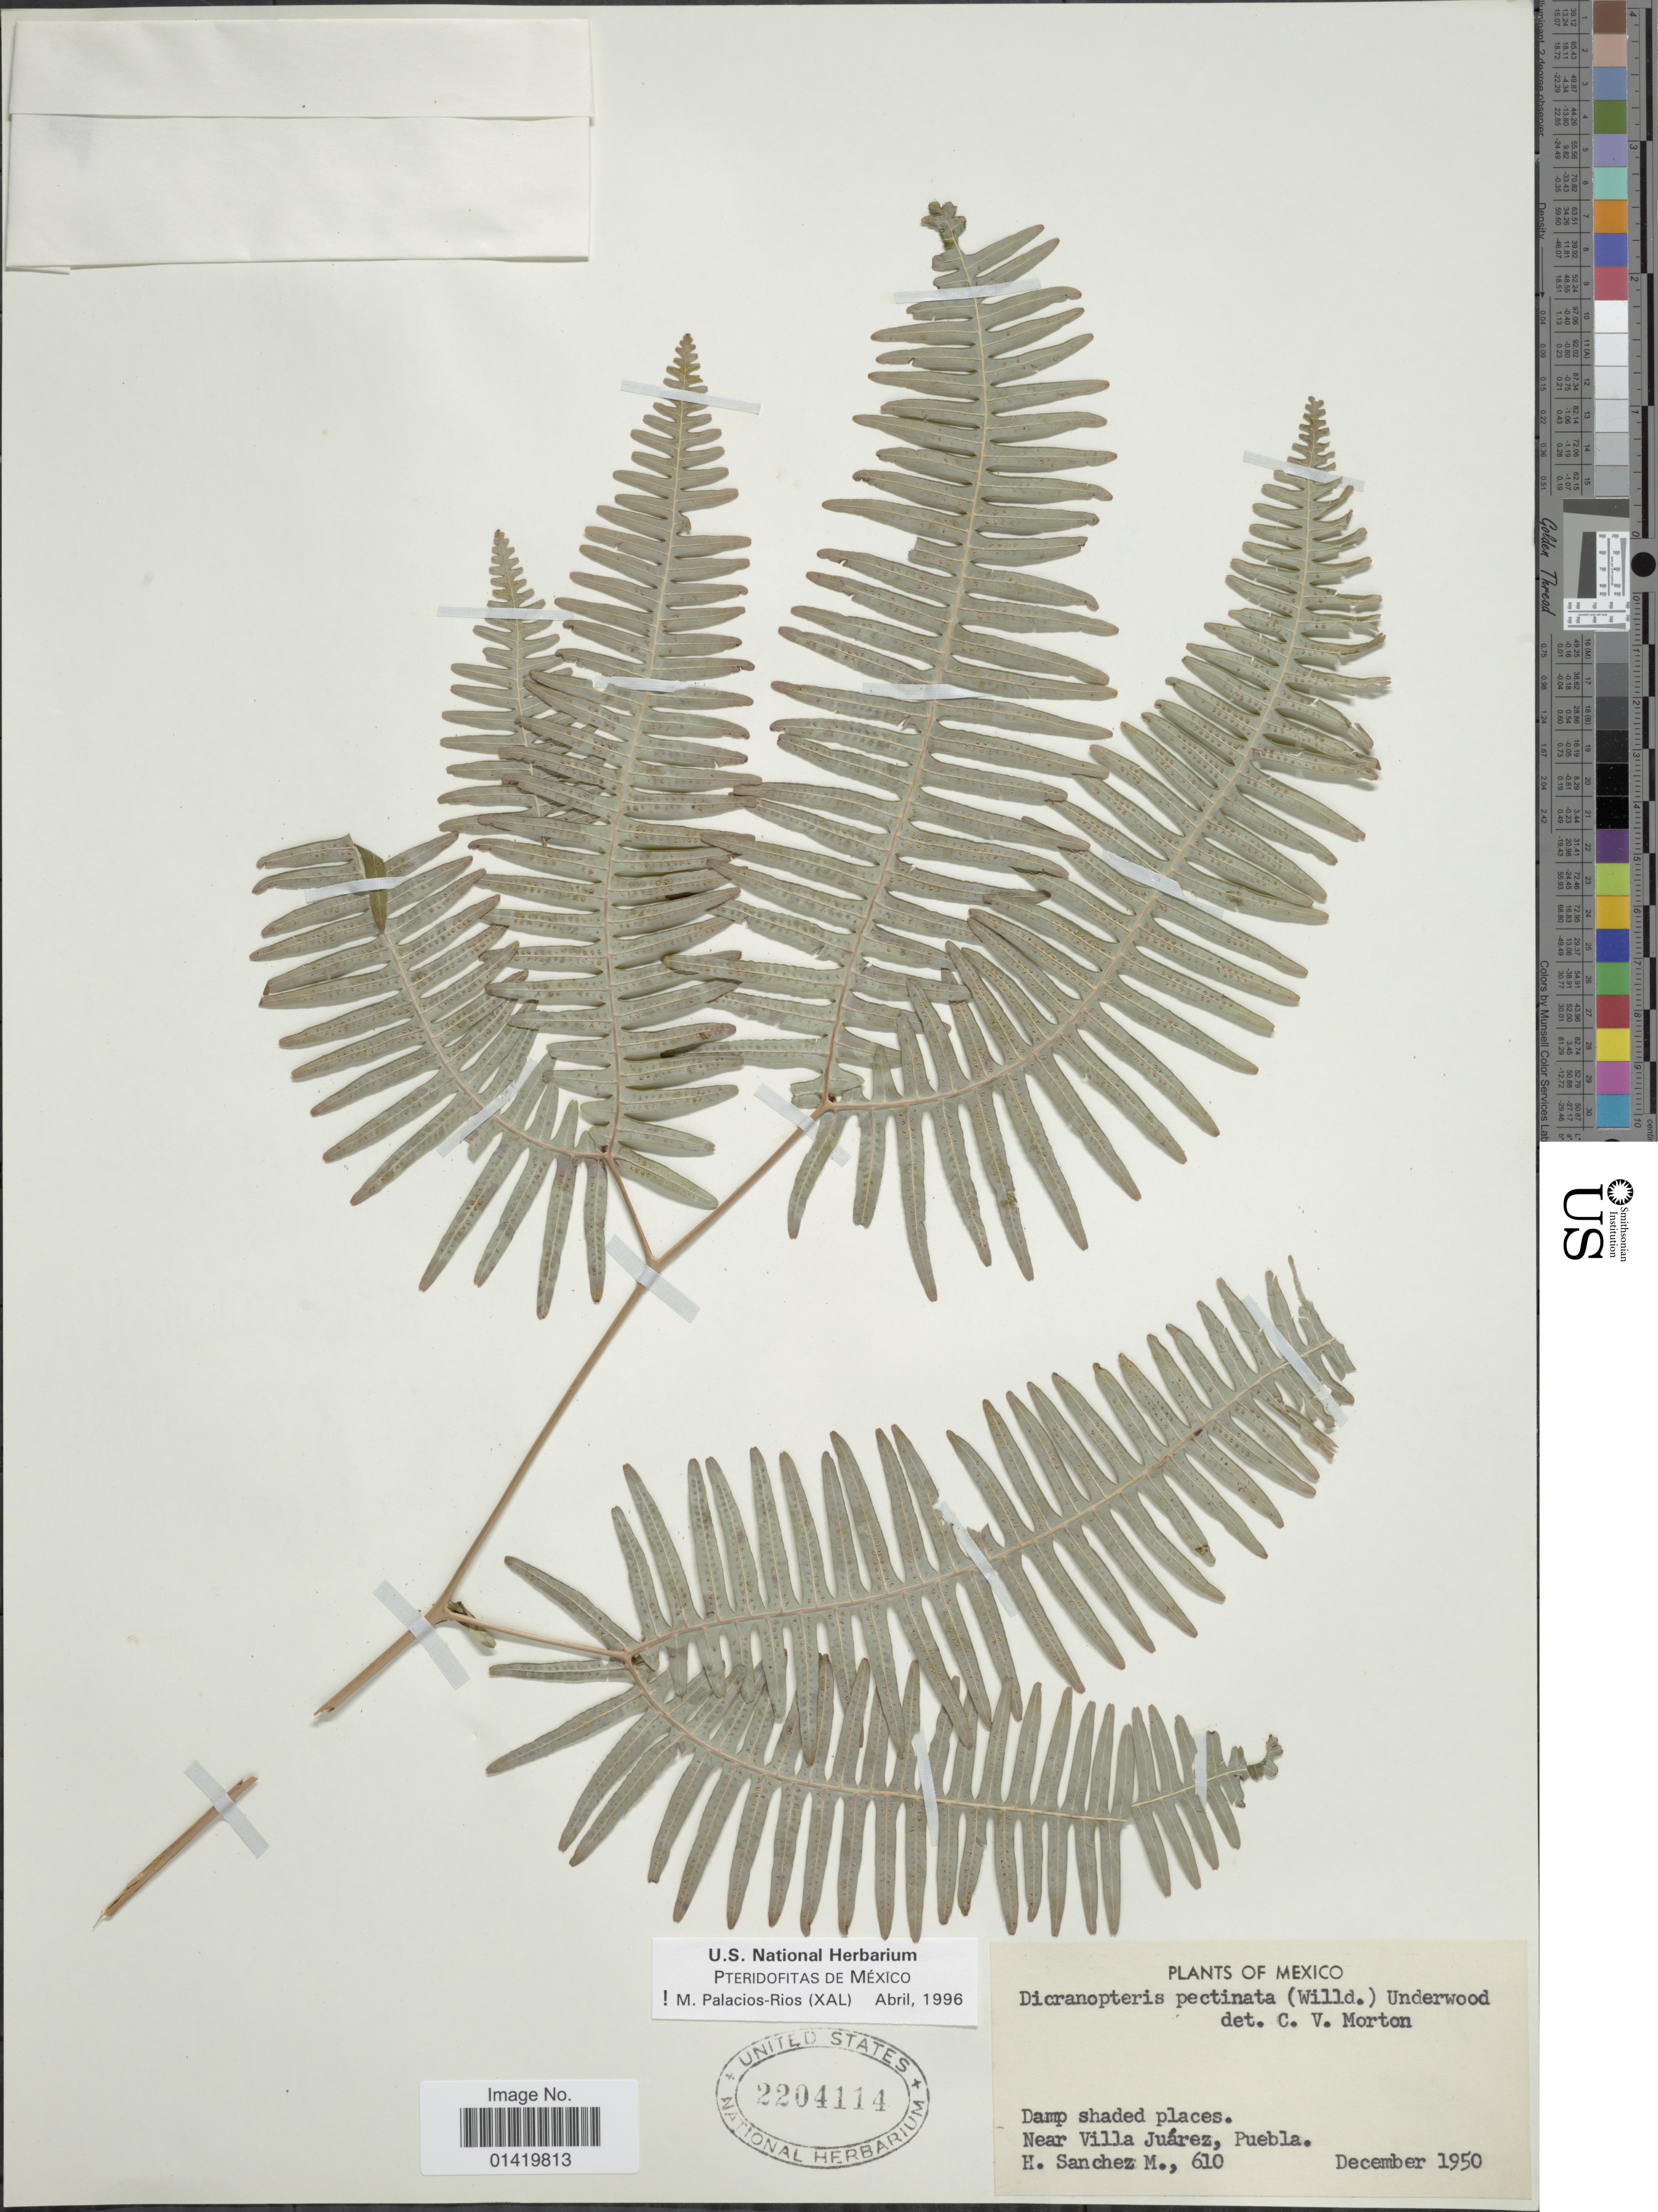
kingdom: Plantae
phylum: Tracheophyta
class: Polypodiopsida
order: Gleicheniales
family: Gleicheniaceae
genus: Gleichenella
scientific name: Gleichenella pectinata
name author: (Willd.) Ching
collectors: H. Sánchez-Mejorada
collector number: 610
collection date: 1950-12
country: Mexico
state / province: Puebla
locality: Near Villa Juárez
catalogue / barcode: US 2204114